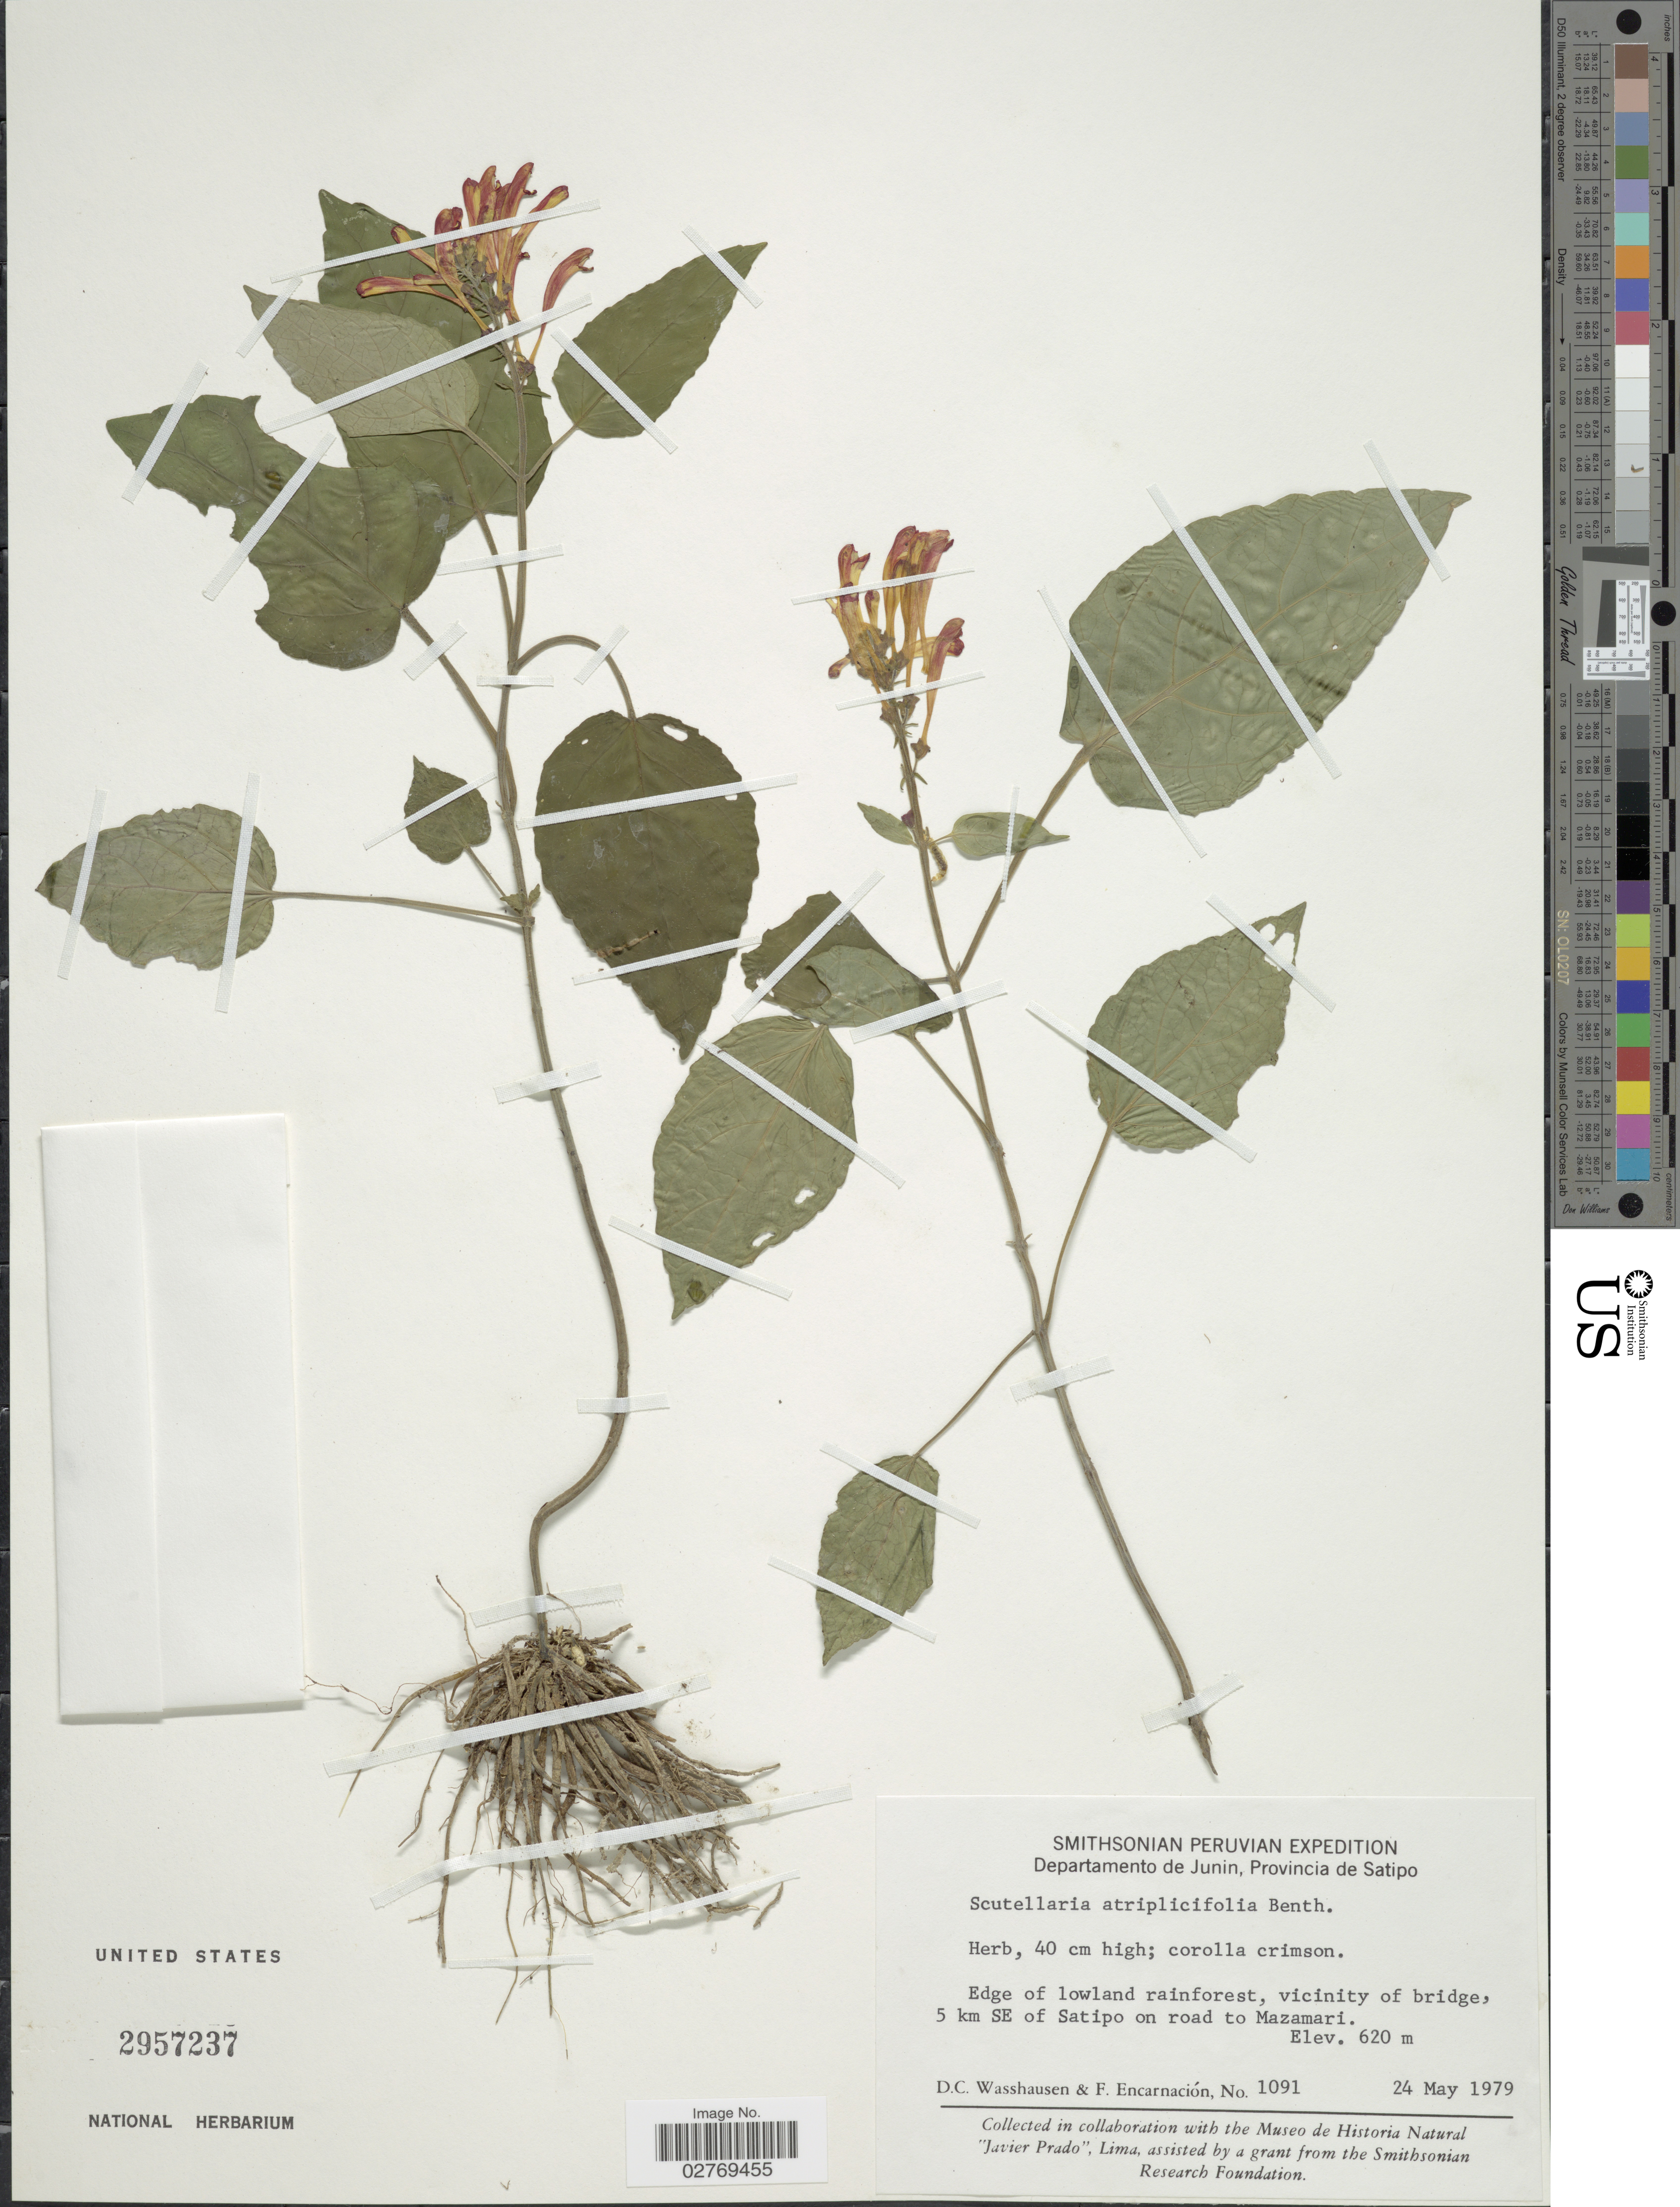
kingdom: Plantae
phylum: Tracheophyta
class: Magnoliopsida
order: Lamiales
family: Lamiaceae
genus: Scutellaria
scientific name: Scutellaria atriplicifolia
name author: Benth.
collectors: D. C. Wasshausen & F. Encarnación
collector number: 1091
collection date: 1979-05-24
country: Peru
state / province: Junín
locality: Departamento de Junin. Provincia de Satipo. Edge of lowland rainforest, vicinity of bridge, 5 km SE of Satipo on road to Mazamari.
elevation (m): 620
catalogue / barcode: US 2957237